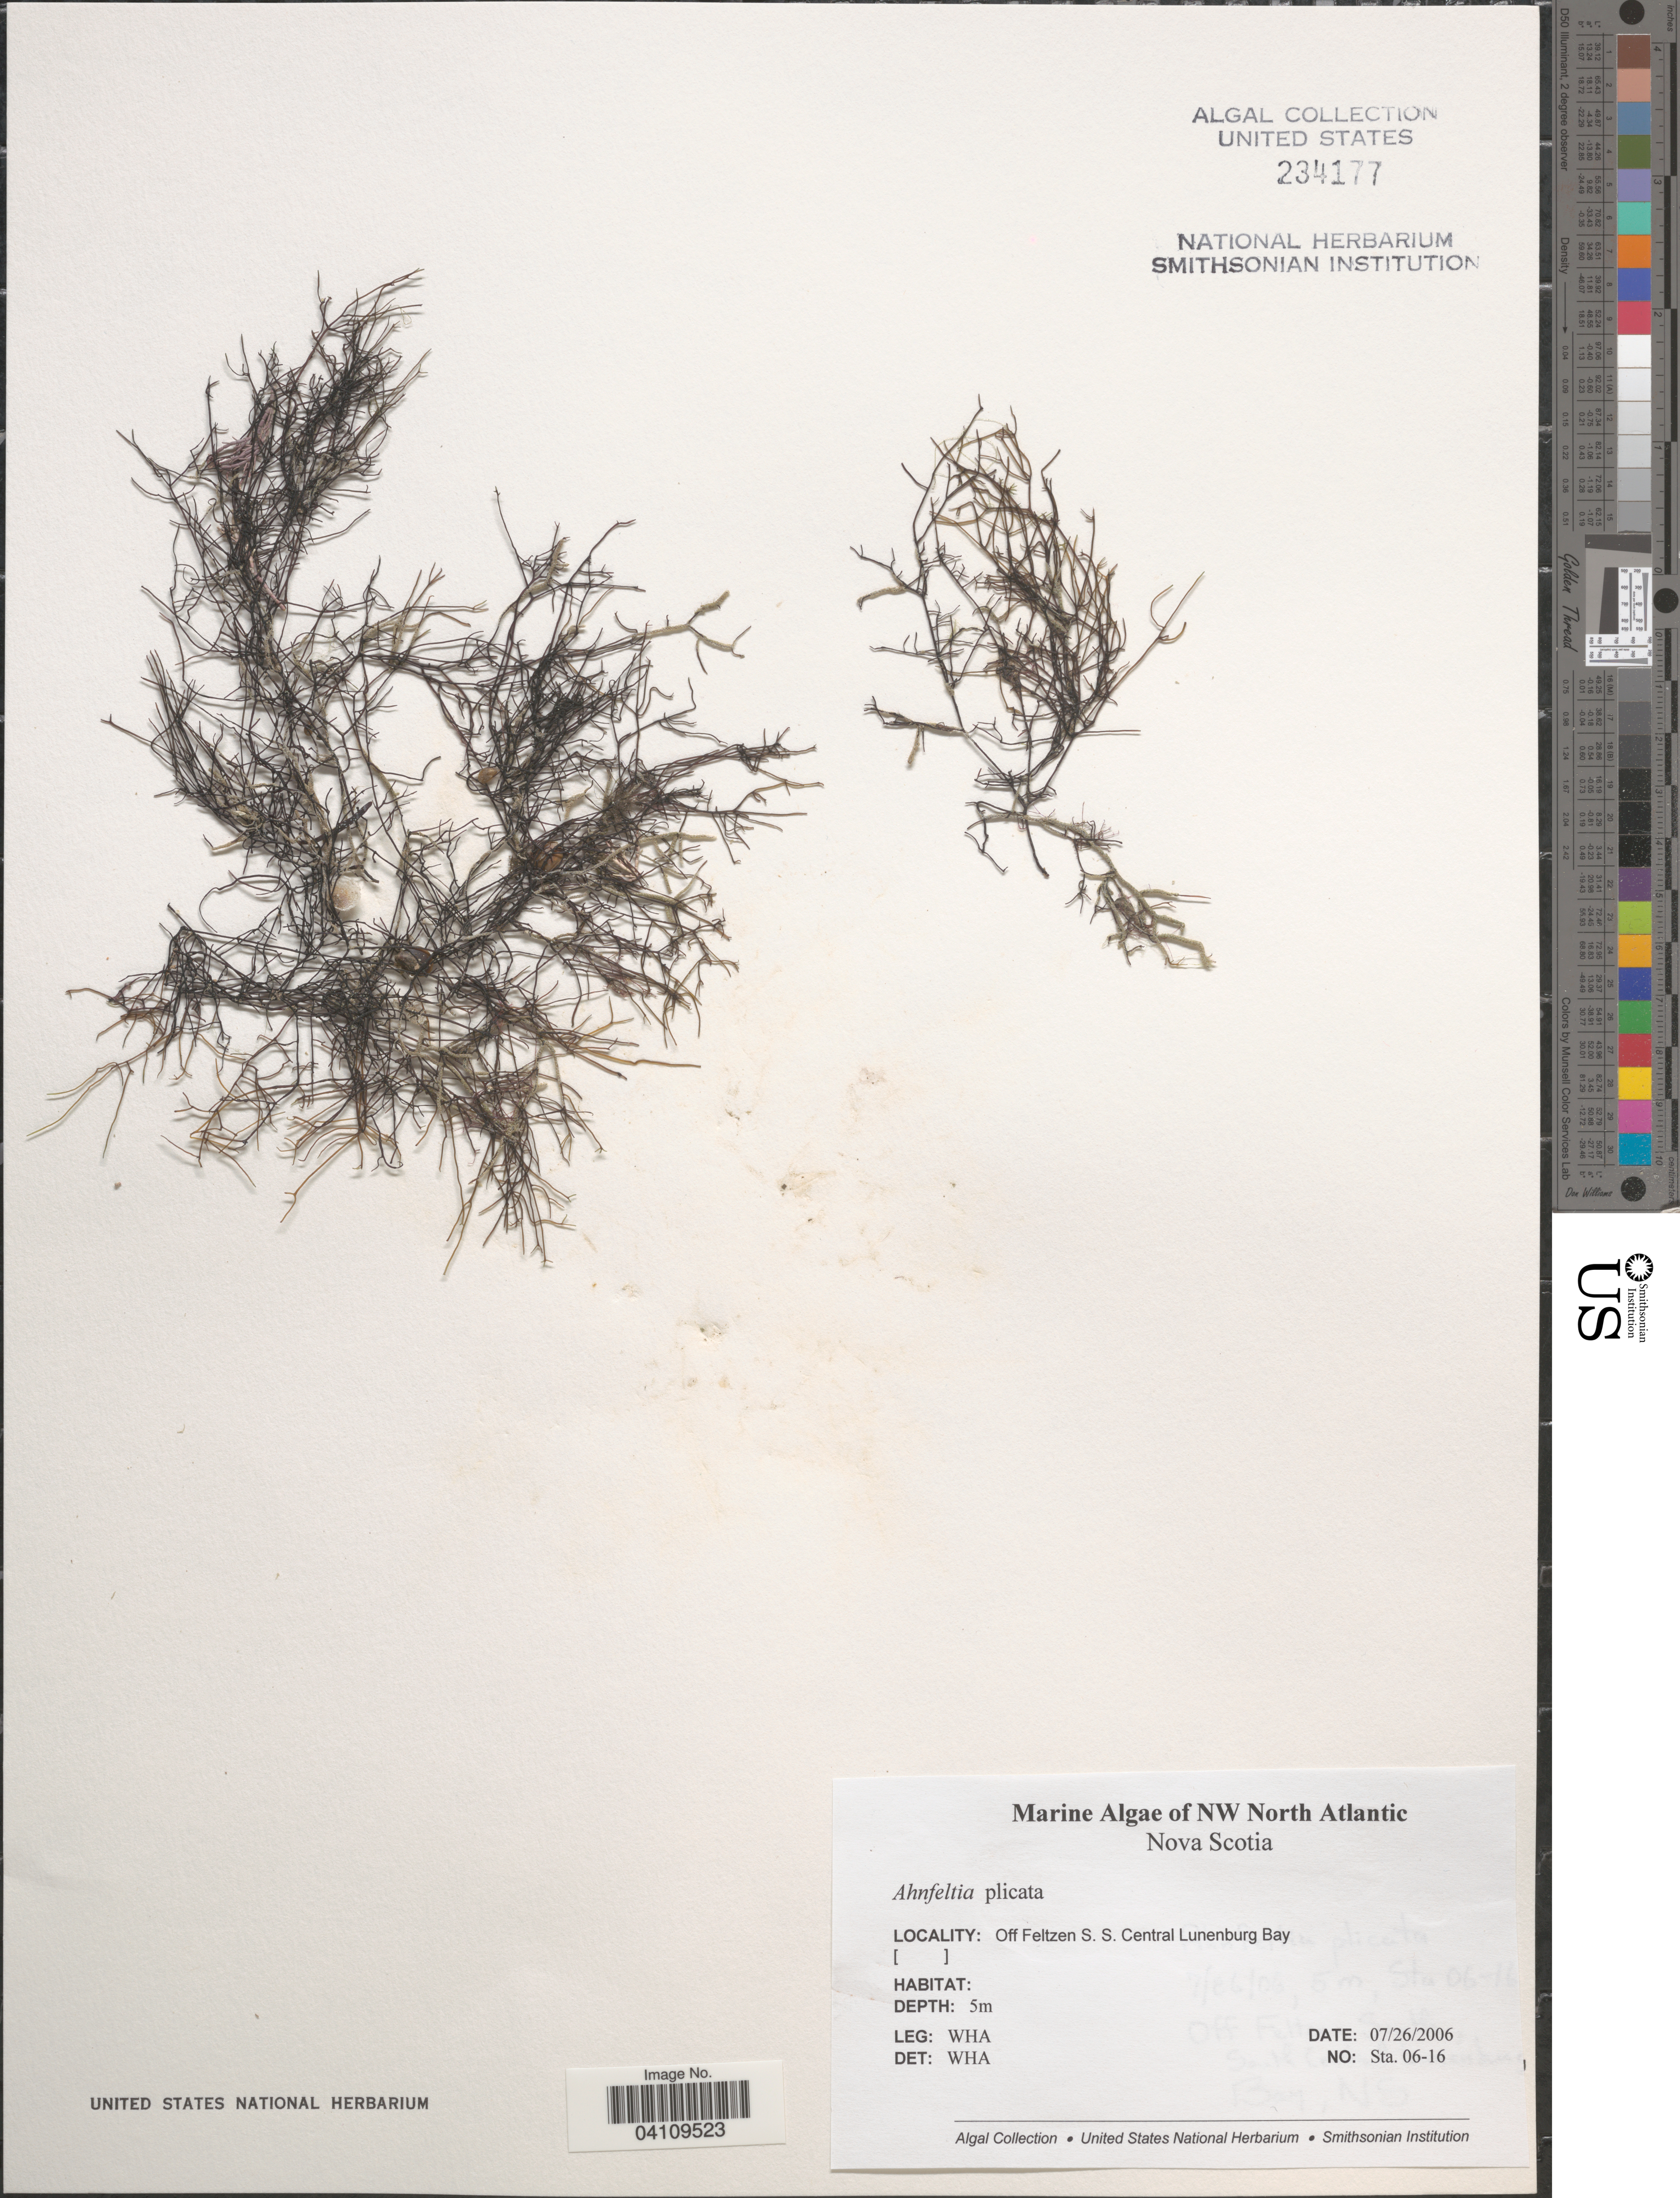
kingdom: Plantae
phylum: Rhodophyta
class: Florideophyceae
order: Ahnfeltiales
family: Ahnfeltiaceae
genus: Ahnfeltia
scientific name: Ahnfeltia plicata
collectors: W. H. Adey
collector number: Sta. 06-16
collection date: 2006-07-26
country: Canada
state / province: Nova Scotia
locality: NW North Atlantic. Off Feltzen S. S. Central Lunenburg Bay.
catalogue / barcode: US 234177